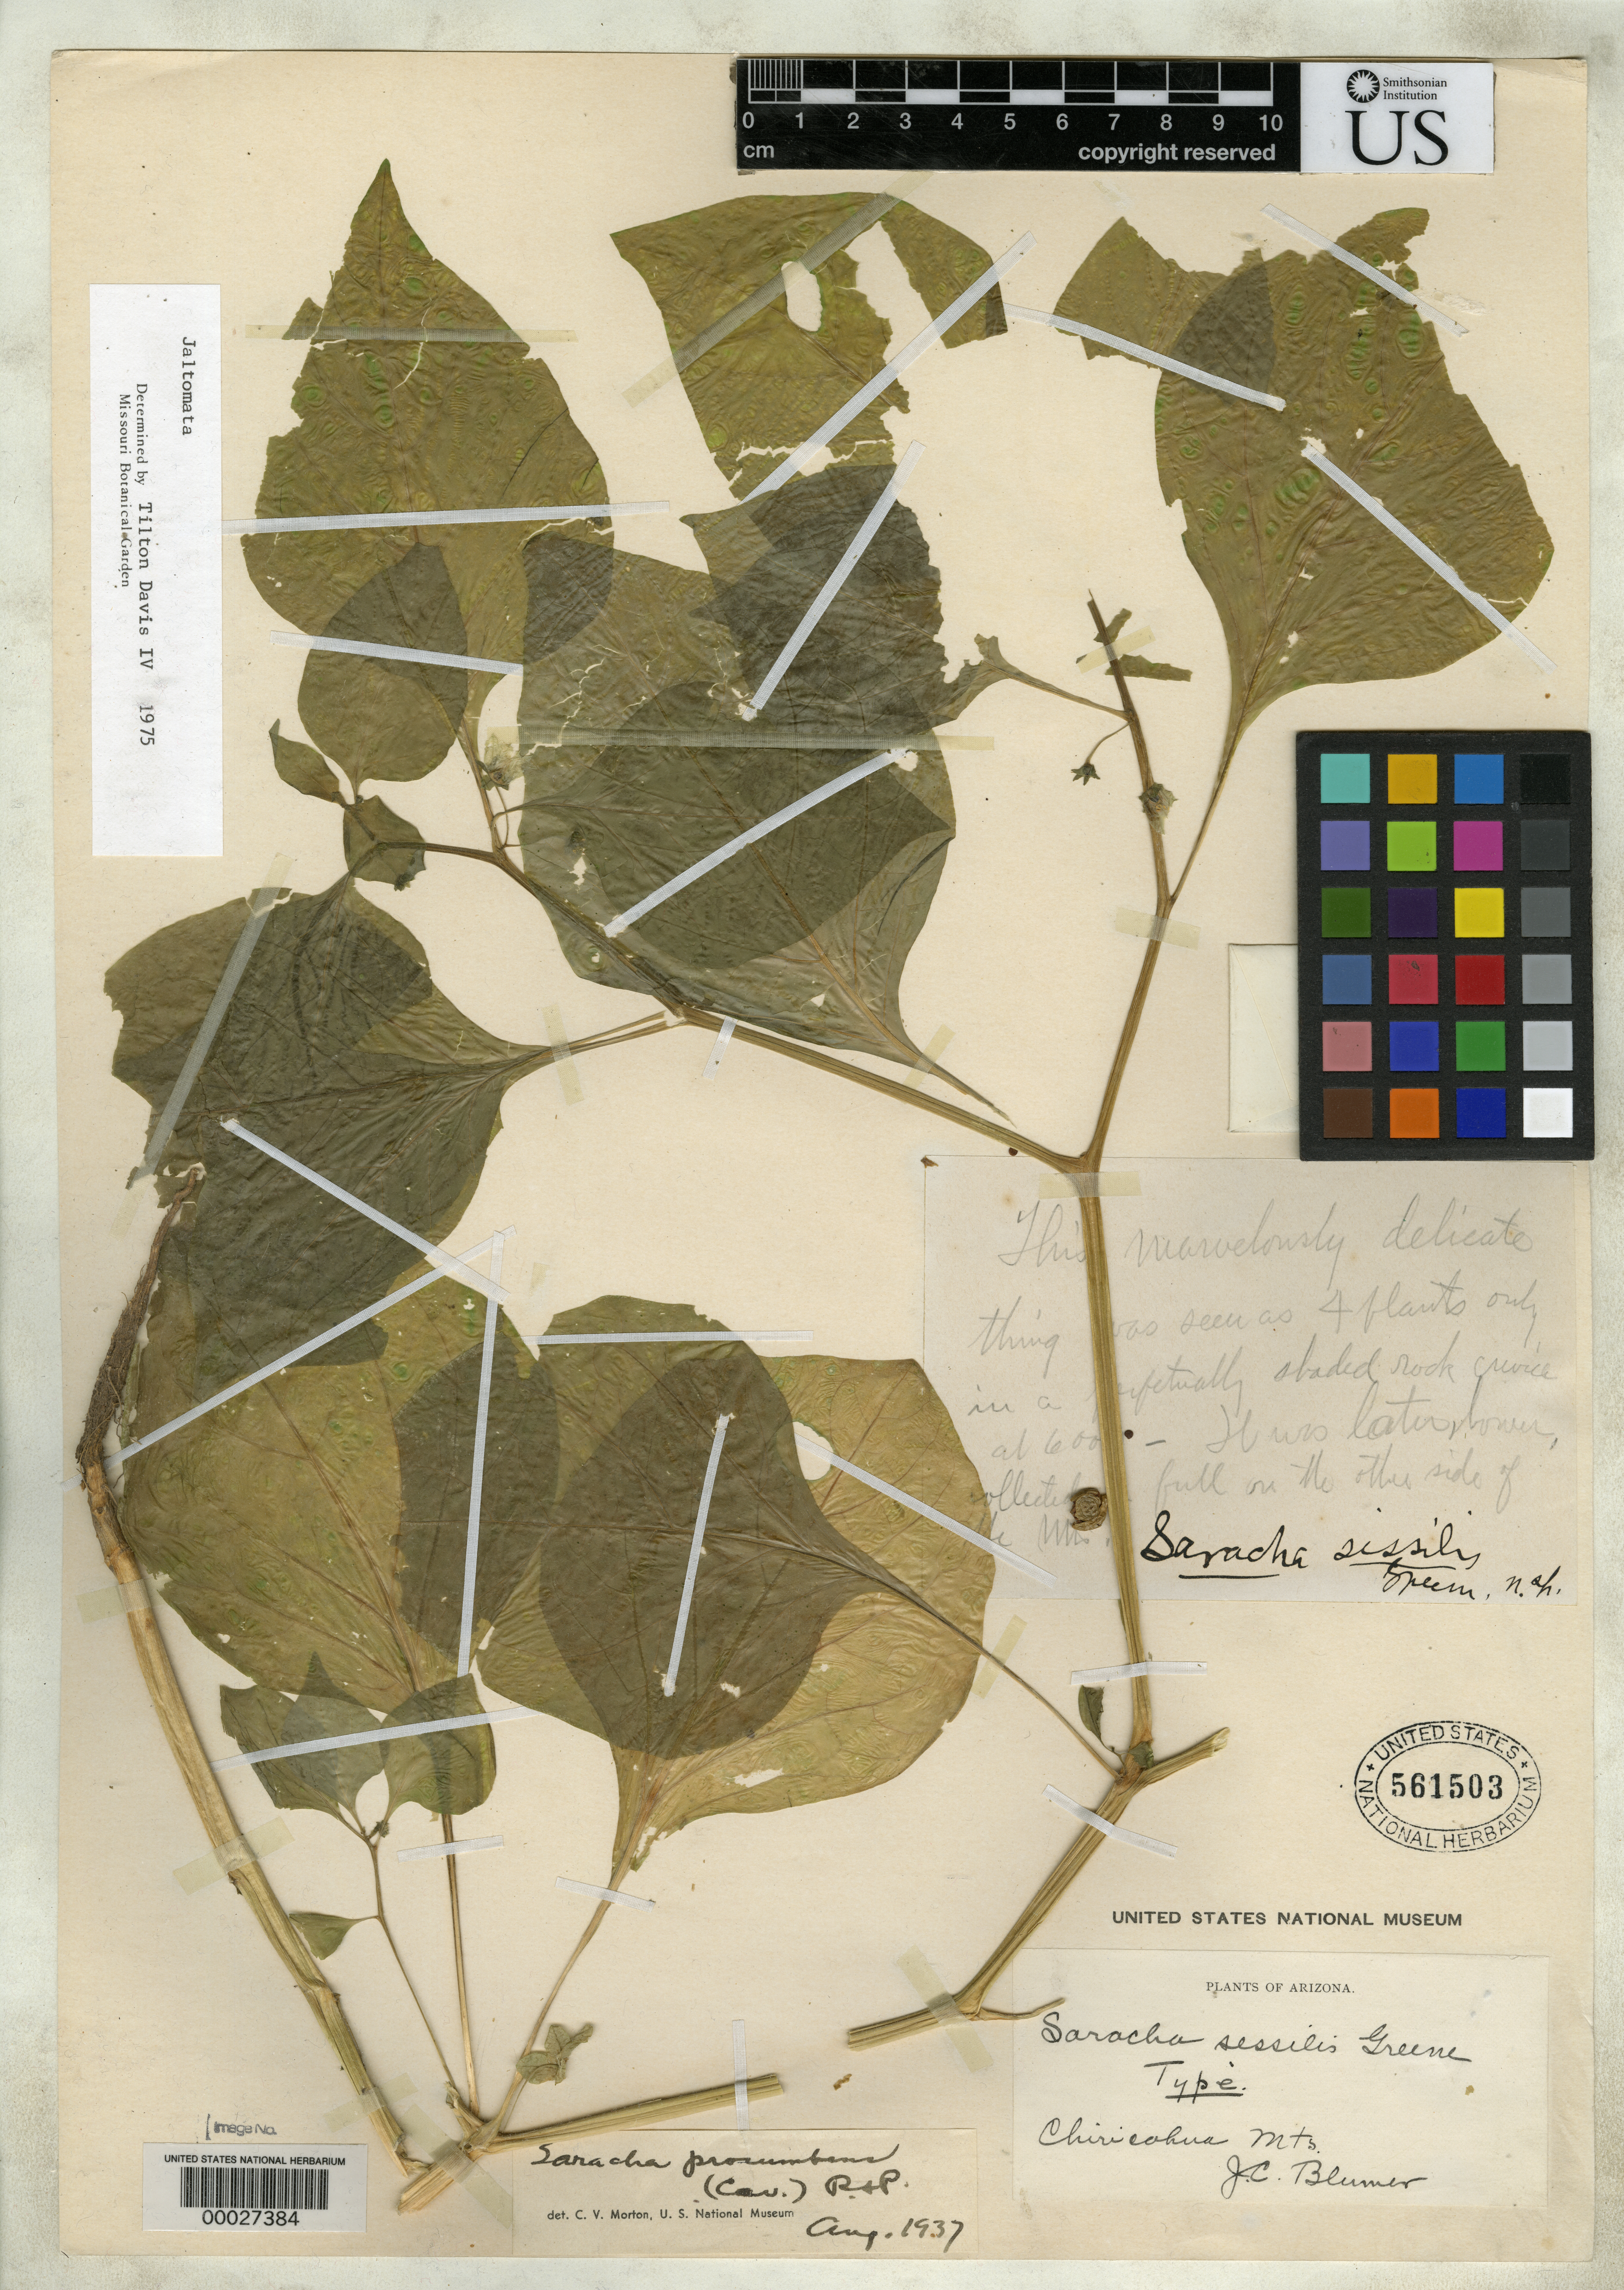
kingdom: Plantae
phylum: Tracheophyta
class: Magnoliopsida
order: Solanales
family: Solanaceae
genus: Saracha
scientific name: Saracha sessilis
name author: Greene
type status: Isotype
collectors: J. C. Blumer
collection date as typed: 1907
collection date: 1907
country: United States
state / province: Arizona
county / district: Cochise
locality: Chiricahui Mountains.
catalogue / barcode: US 561503